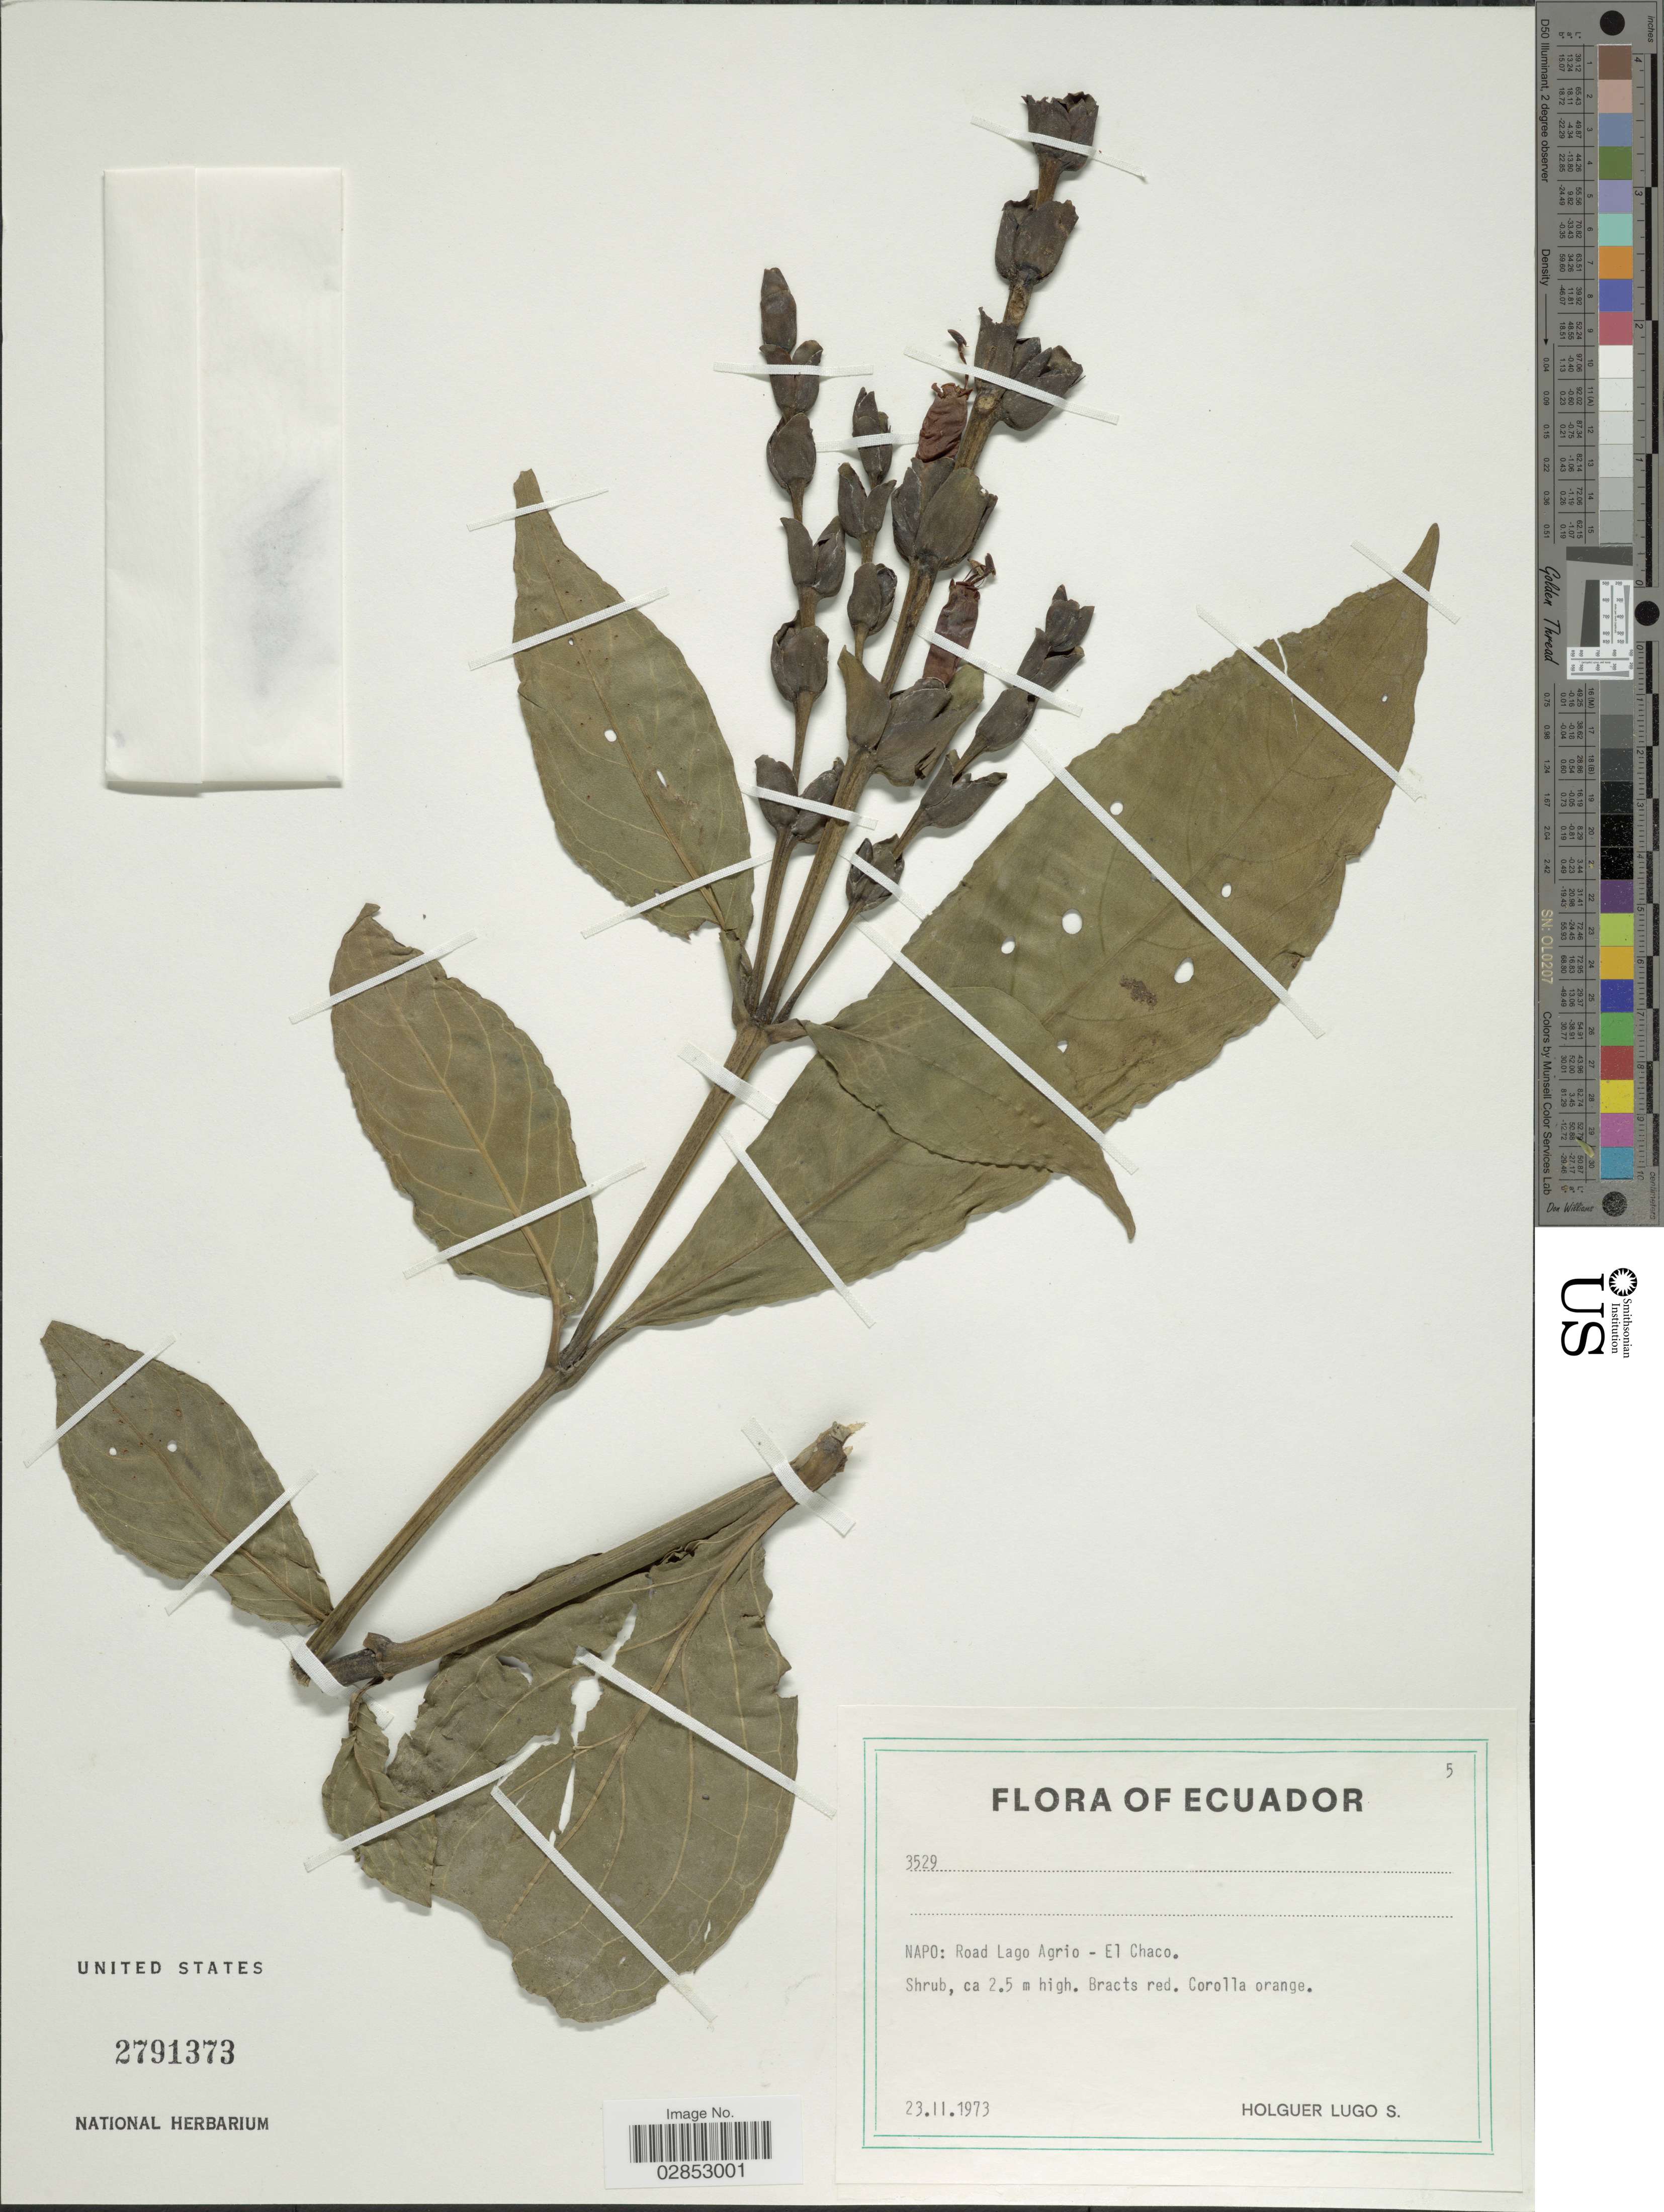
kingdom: Plantae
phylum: Tracheophyta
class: Magnoliopsida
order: Lamiales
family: Acanthaceae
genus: Sanchezia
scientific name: Sanchezia parvibracteata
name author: Sprague & Hutch.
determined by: Azevedo, Igor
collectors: H. Lugo S.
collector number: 3529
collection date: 1973-11-23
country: Ecuador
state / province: Napo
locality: Road Lago Agrio - El Chaco.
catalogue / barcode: US 2791373